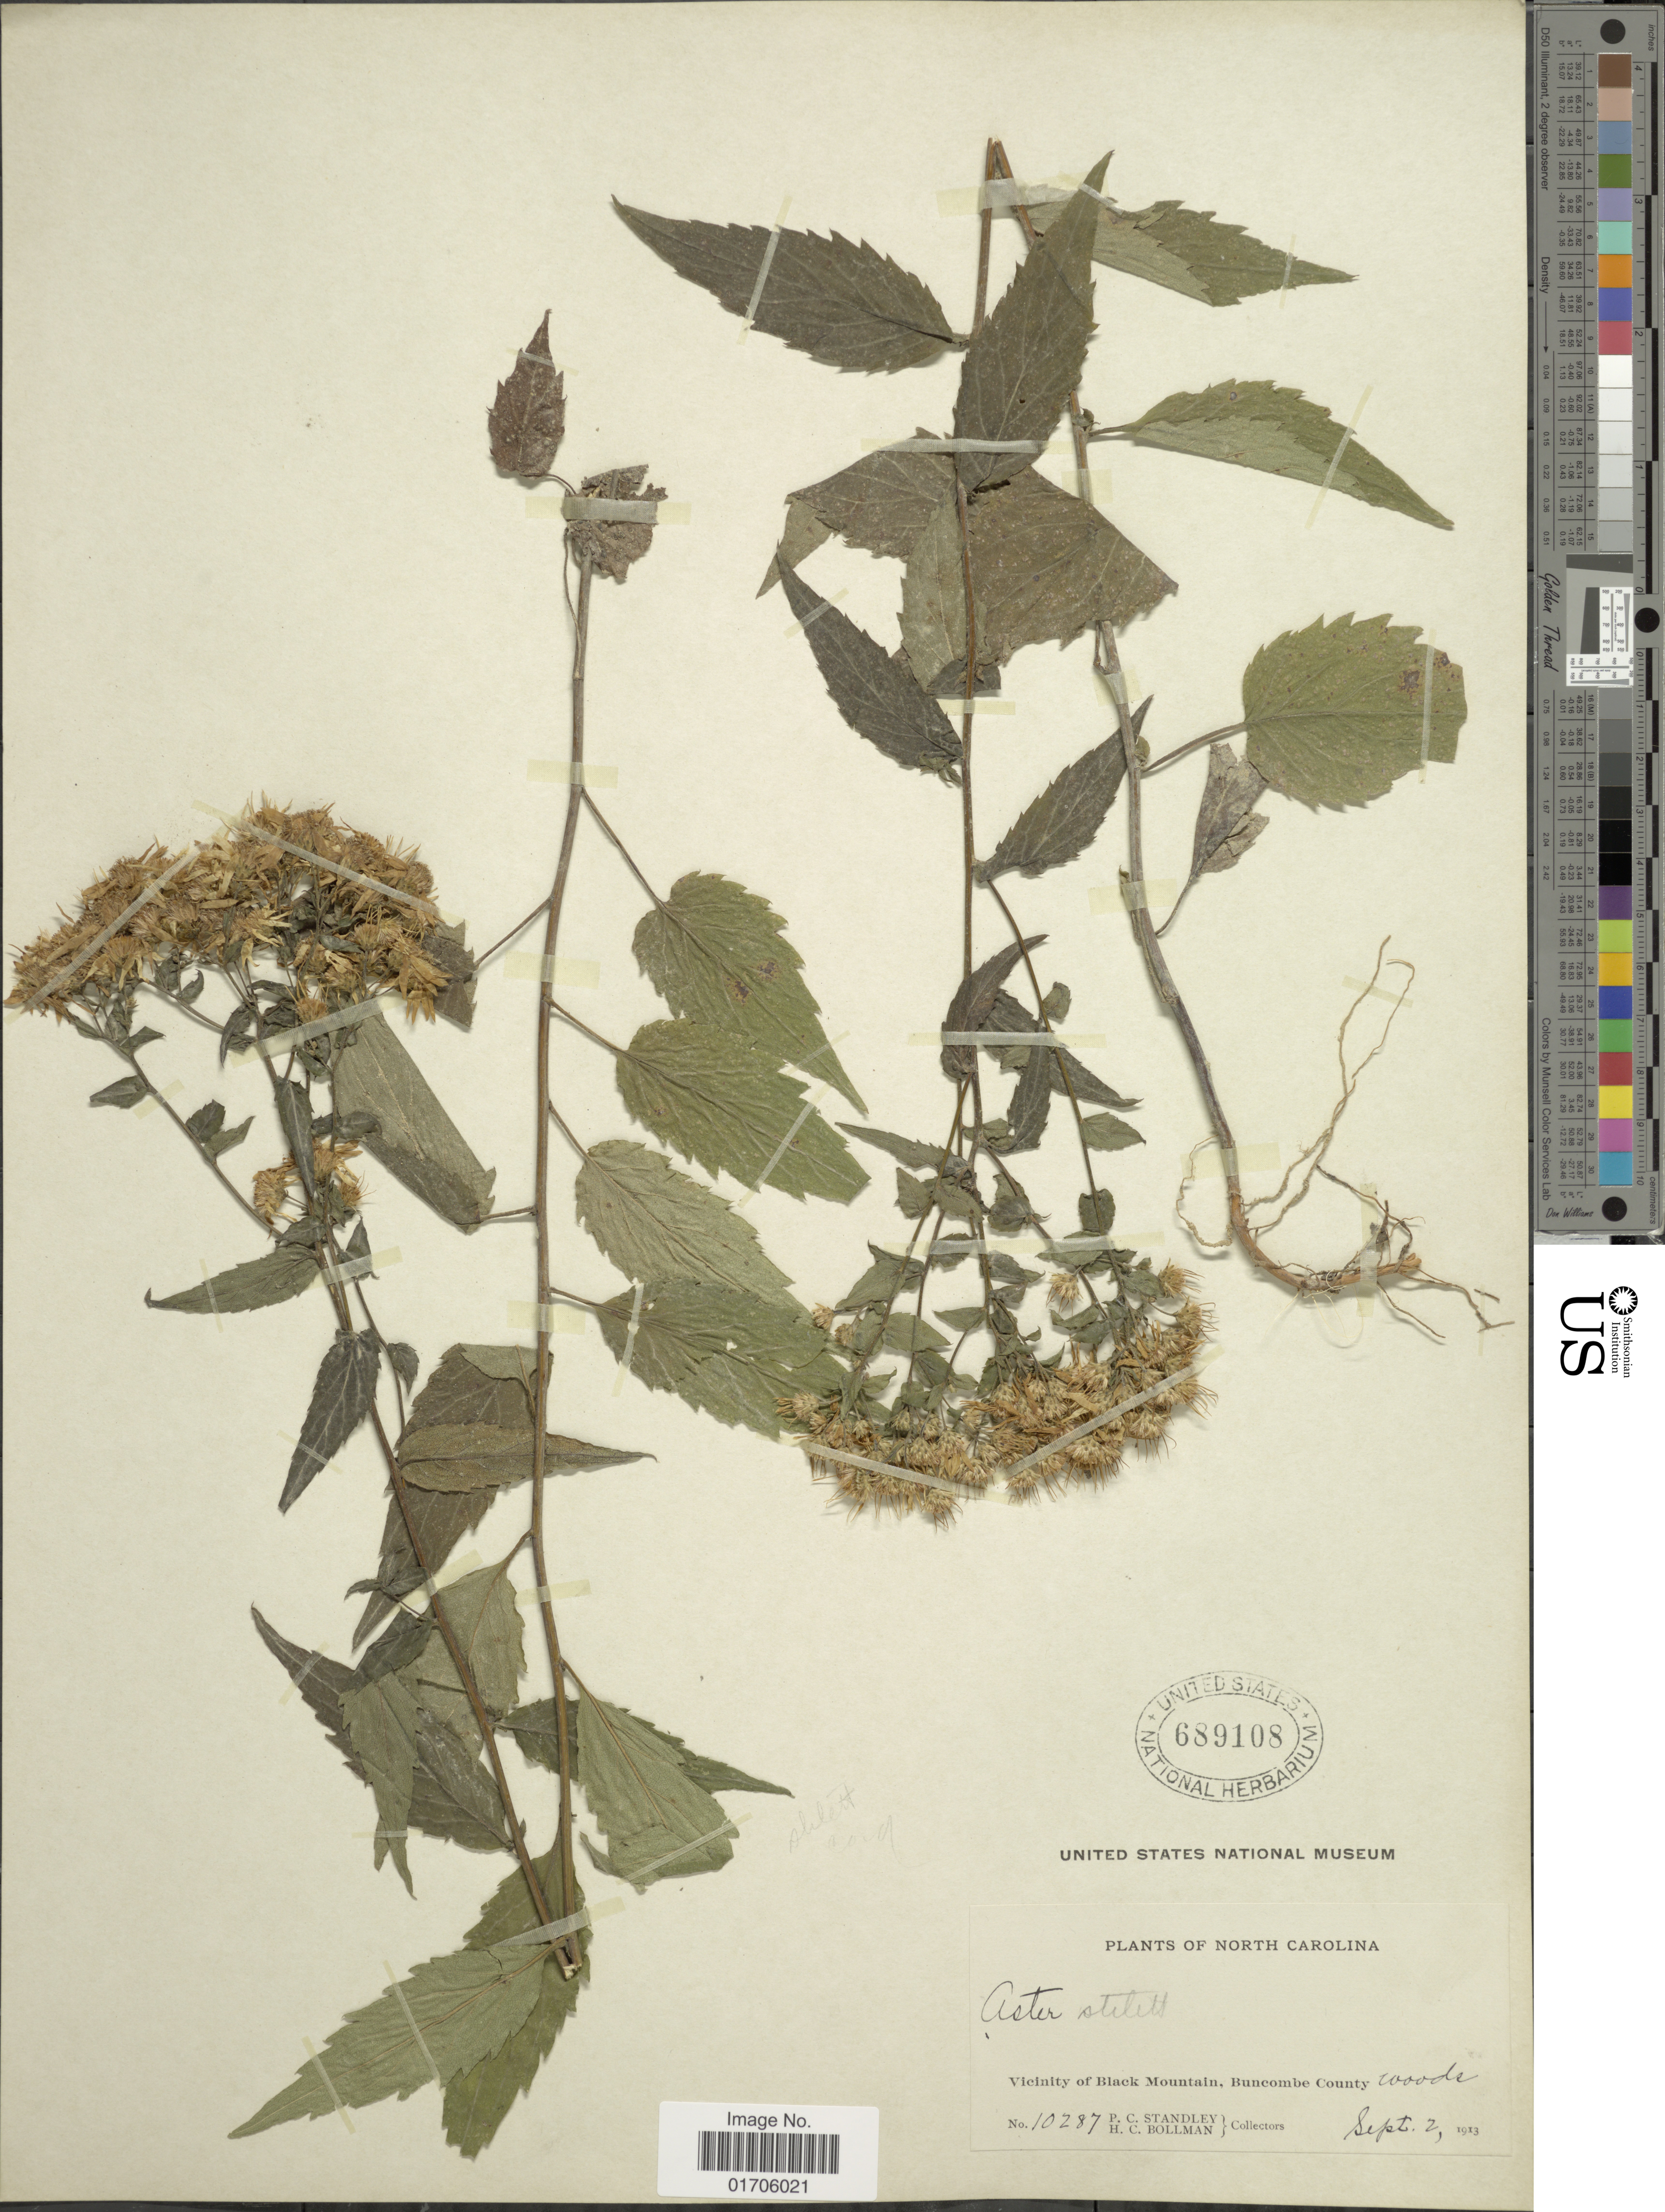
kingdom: Plantae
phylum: Tracheophyta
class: Magnoliopsida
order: Asterales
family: Asteraceae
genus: Eurybia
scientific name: Eurybia sp.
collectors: P. C. Standley & H. C. Bollman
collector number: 10287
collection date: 1913-09-02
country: United States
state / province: North Carolina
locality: North Carolina. Vicinity of Black Mountain, Buncombe County, woods.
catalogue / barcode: US 689108